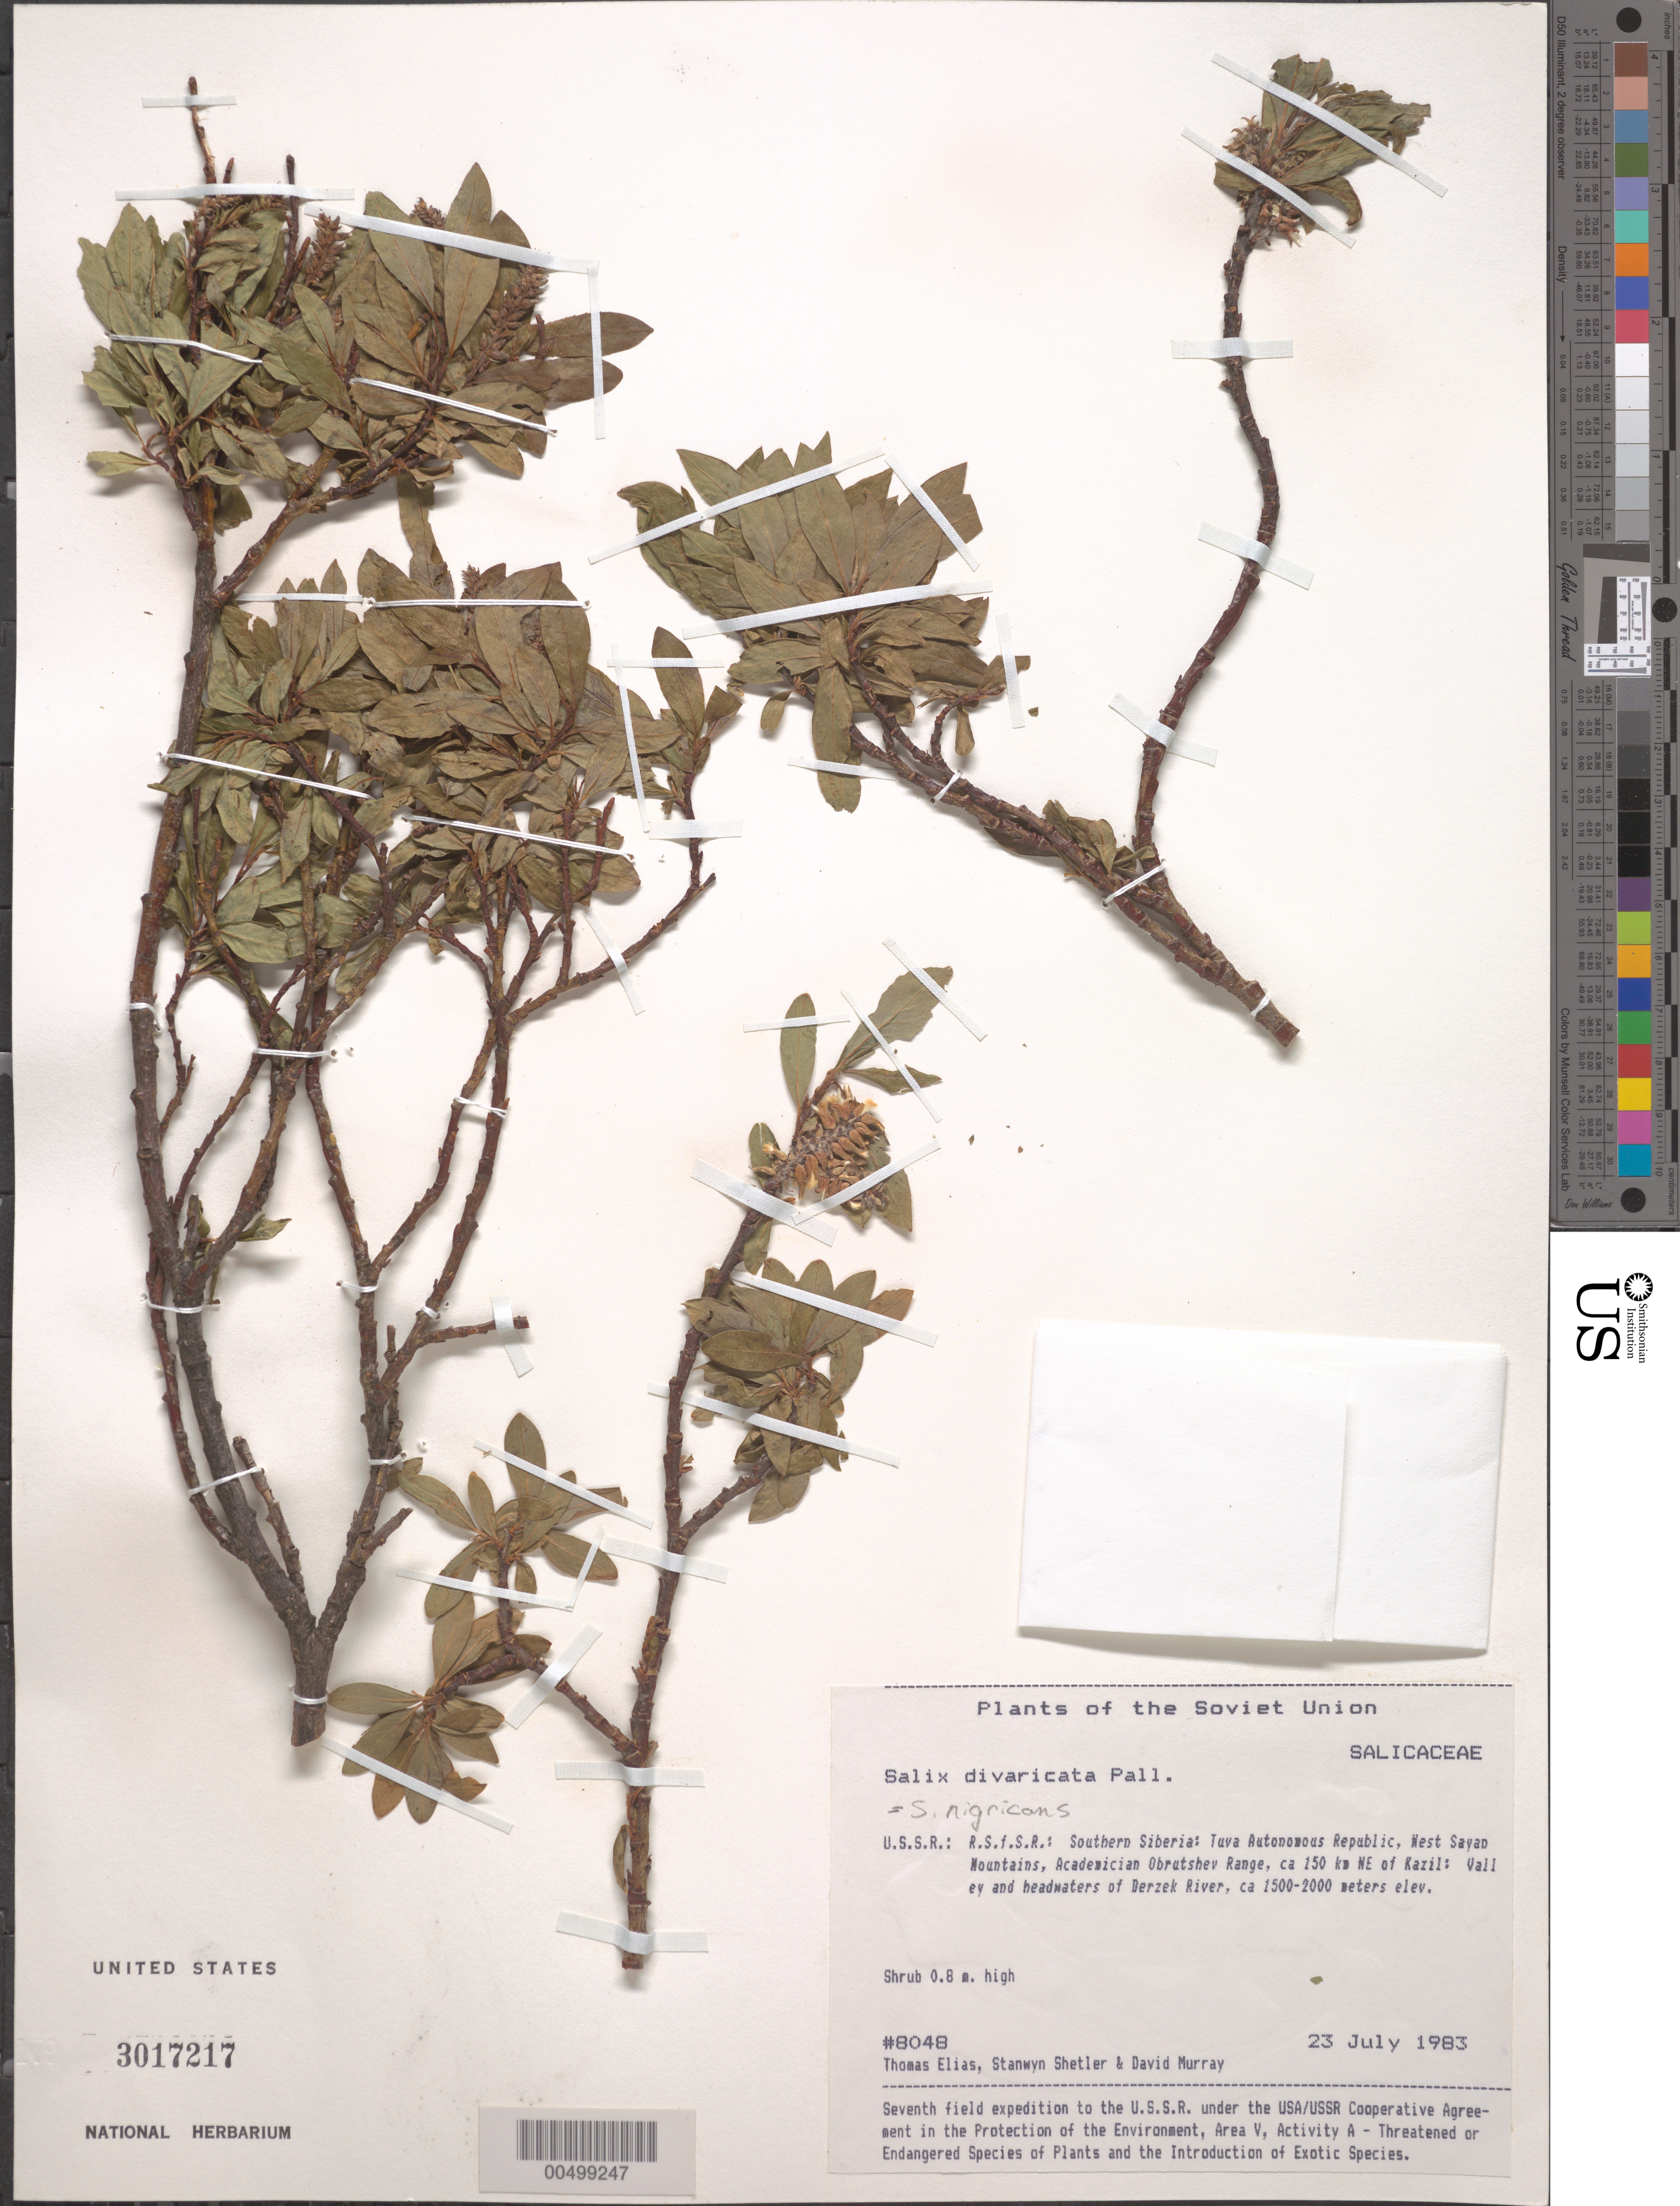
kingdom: Plantae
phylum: Tracheophyta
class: Magnoliopsida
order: Malpighiales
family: Salicaceae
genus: Salix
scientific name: Salix divaricata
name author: Pall.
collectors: T. Elias, S. Shetler & D. F. Murray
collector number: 8048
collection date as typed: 23 Jul 1983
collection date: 1983-07-23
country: Russian Federation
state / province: Tuva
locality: West Sayan Mountains, Academician Obrutshev Range, ca. 150 km NE of Kazil [Kyzyl], valley and headwaters of Derzek River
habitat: valley and headwaters of river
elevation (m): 1500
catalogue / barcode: US 3017217